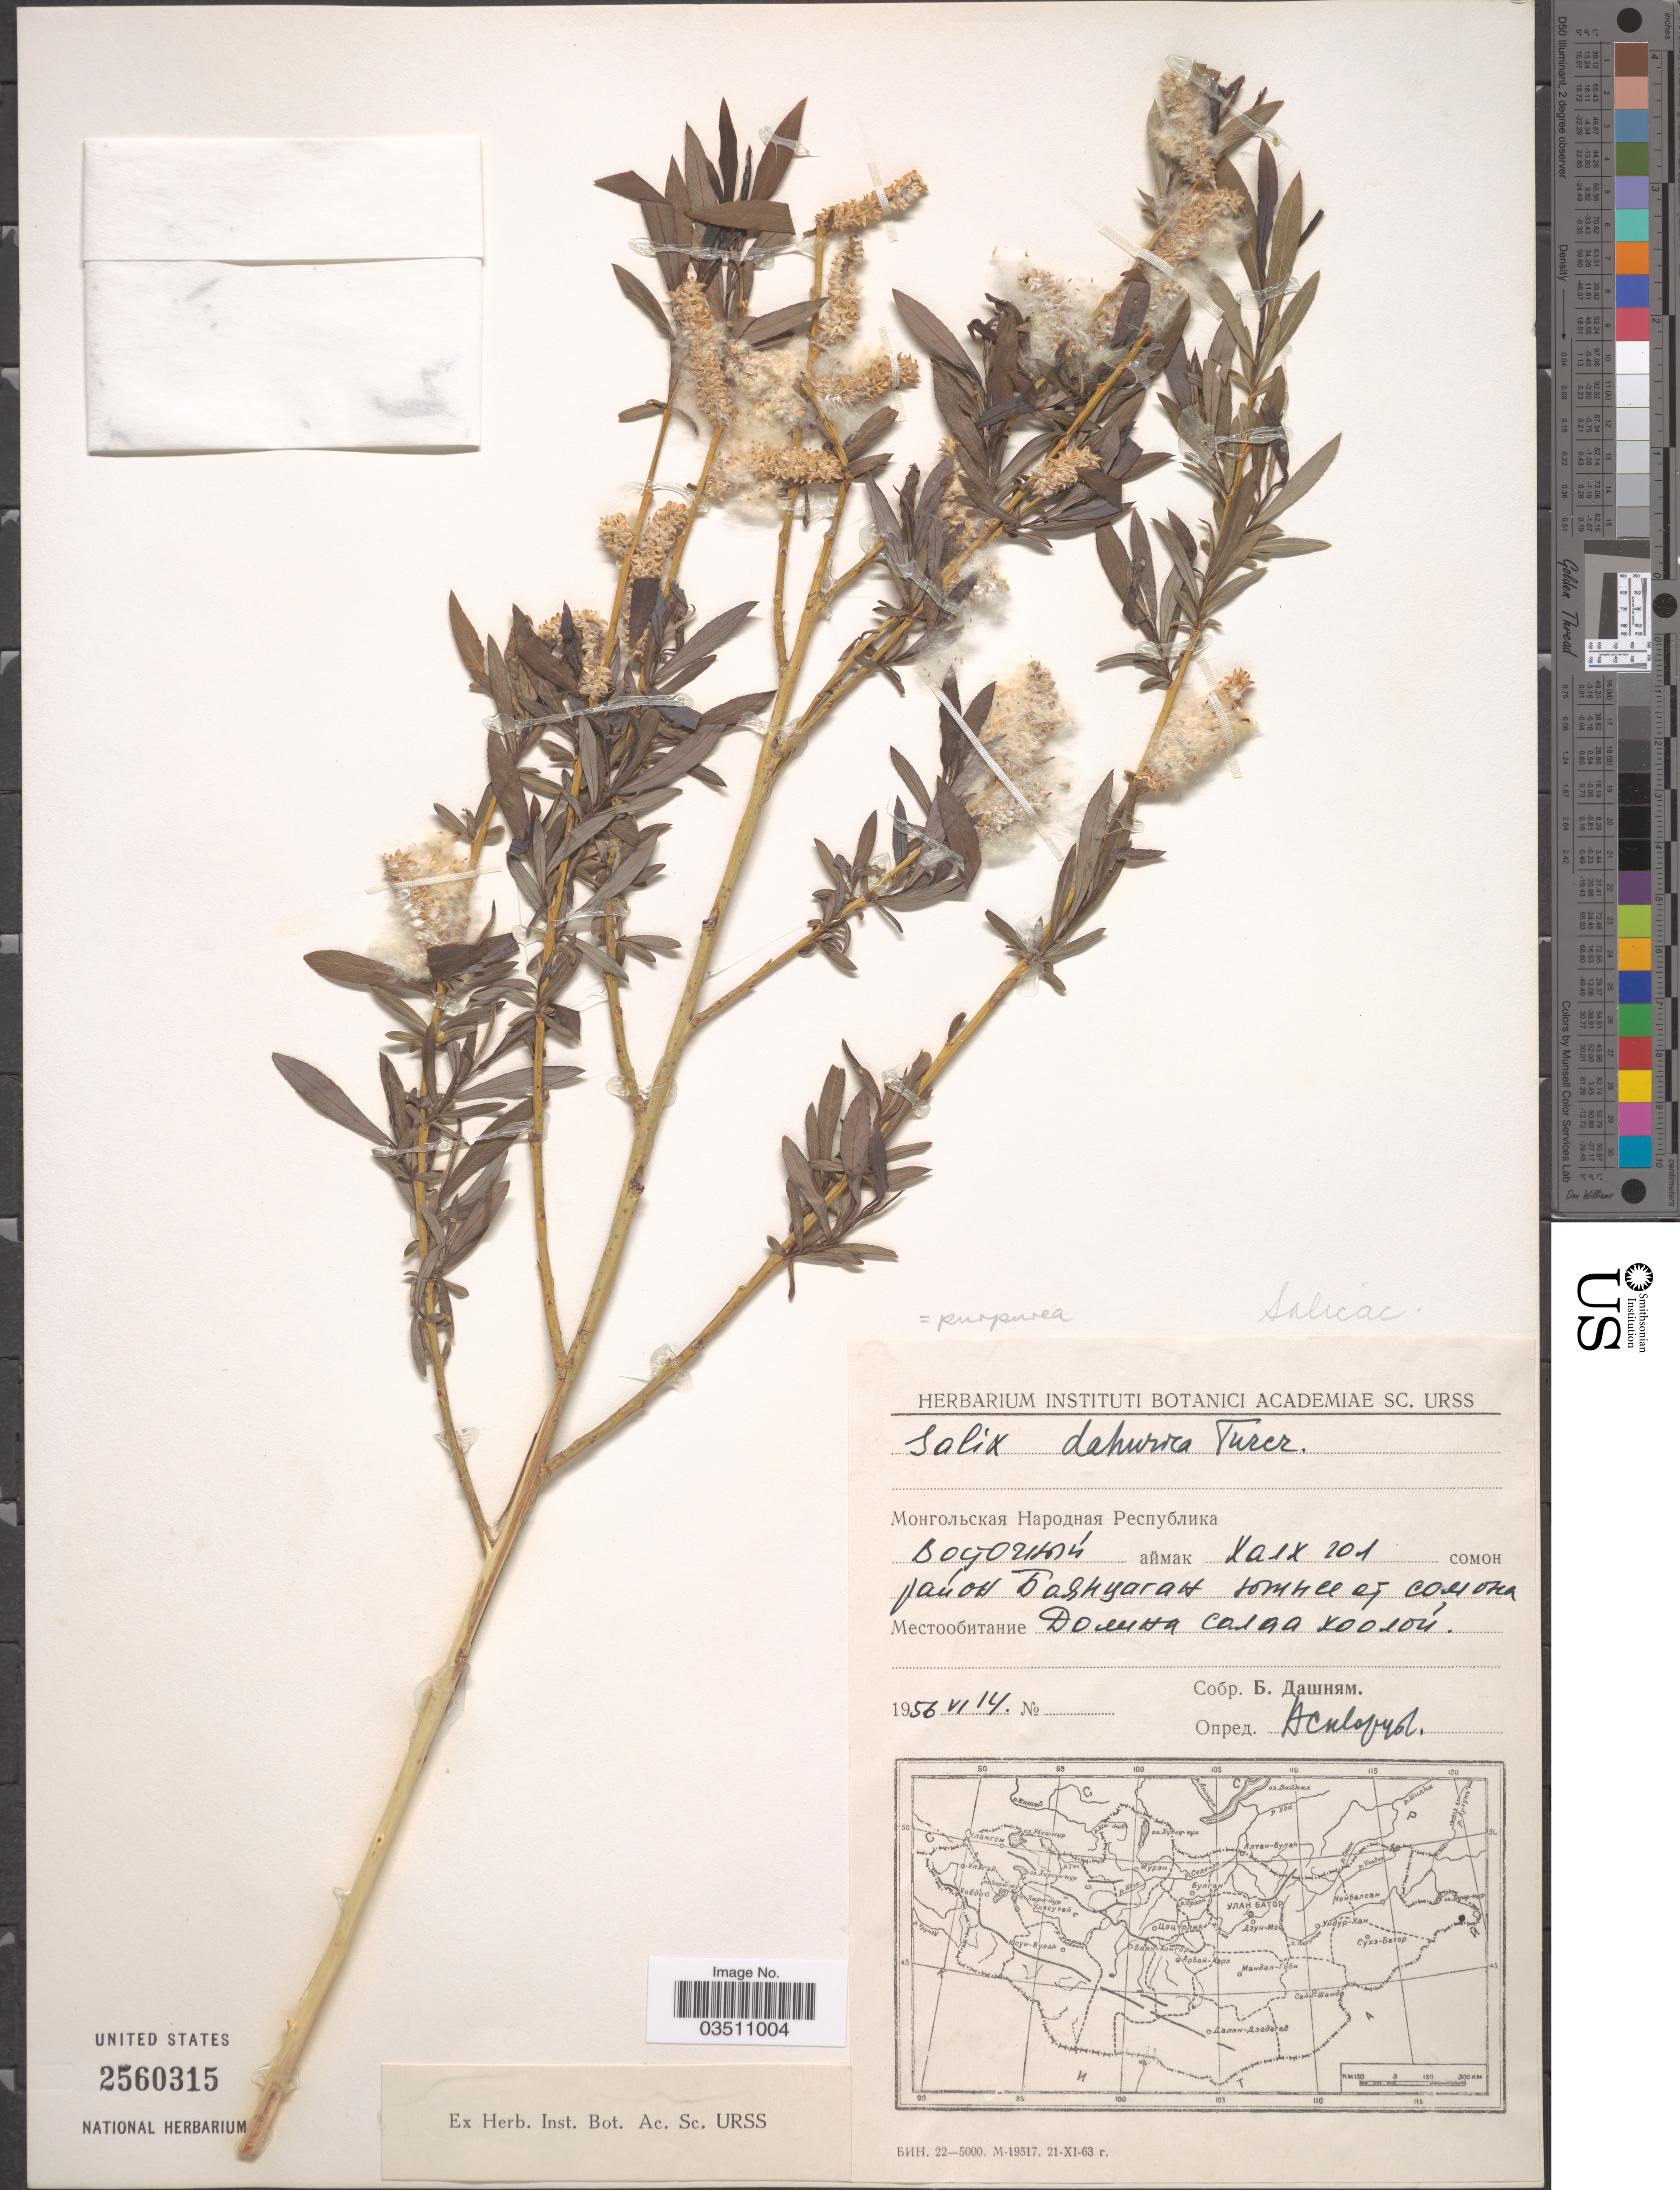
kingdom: Plantae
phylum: Tracheophyta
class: Magnoliopsida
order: Malpighiales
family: Salicaceae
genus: Salix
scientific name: Salix purpurea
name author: L.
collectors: B. Dashnyam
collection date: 1956-06-14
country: Mongolia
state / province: Dornod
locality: Khalkh-Gol, Bayan Tsagaan.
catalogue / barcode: US 2560315